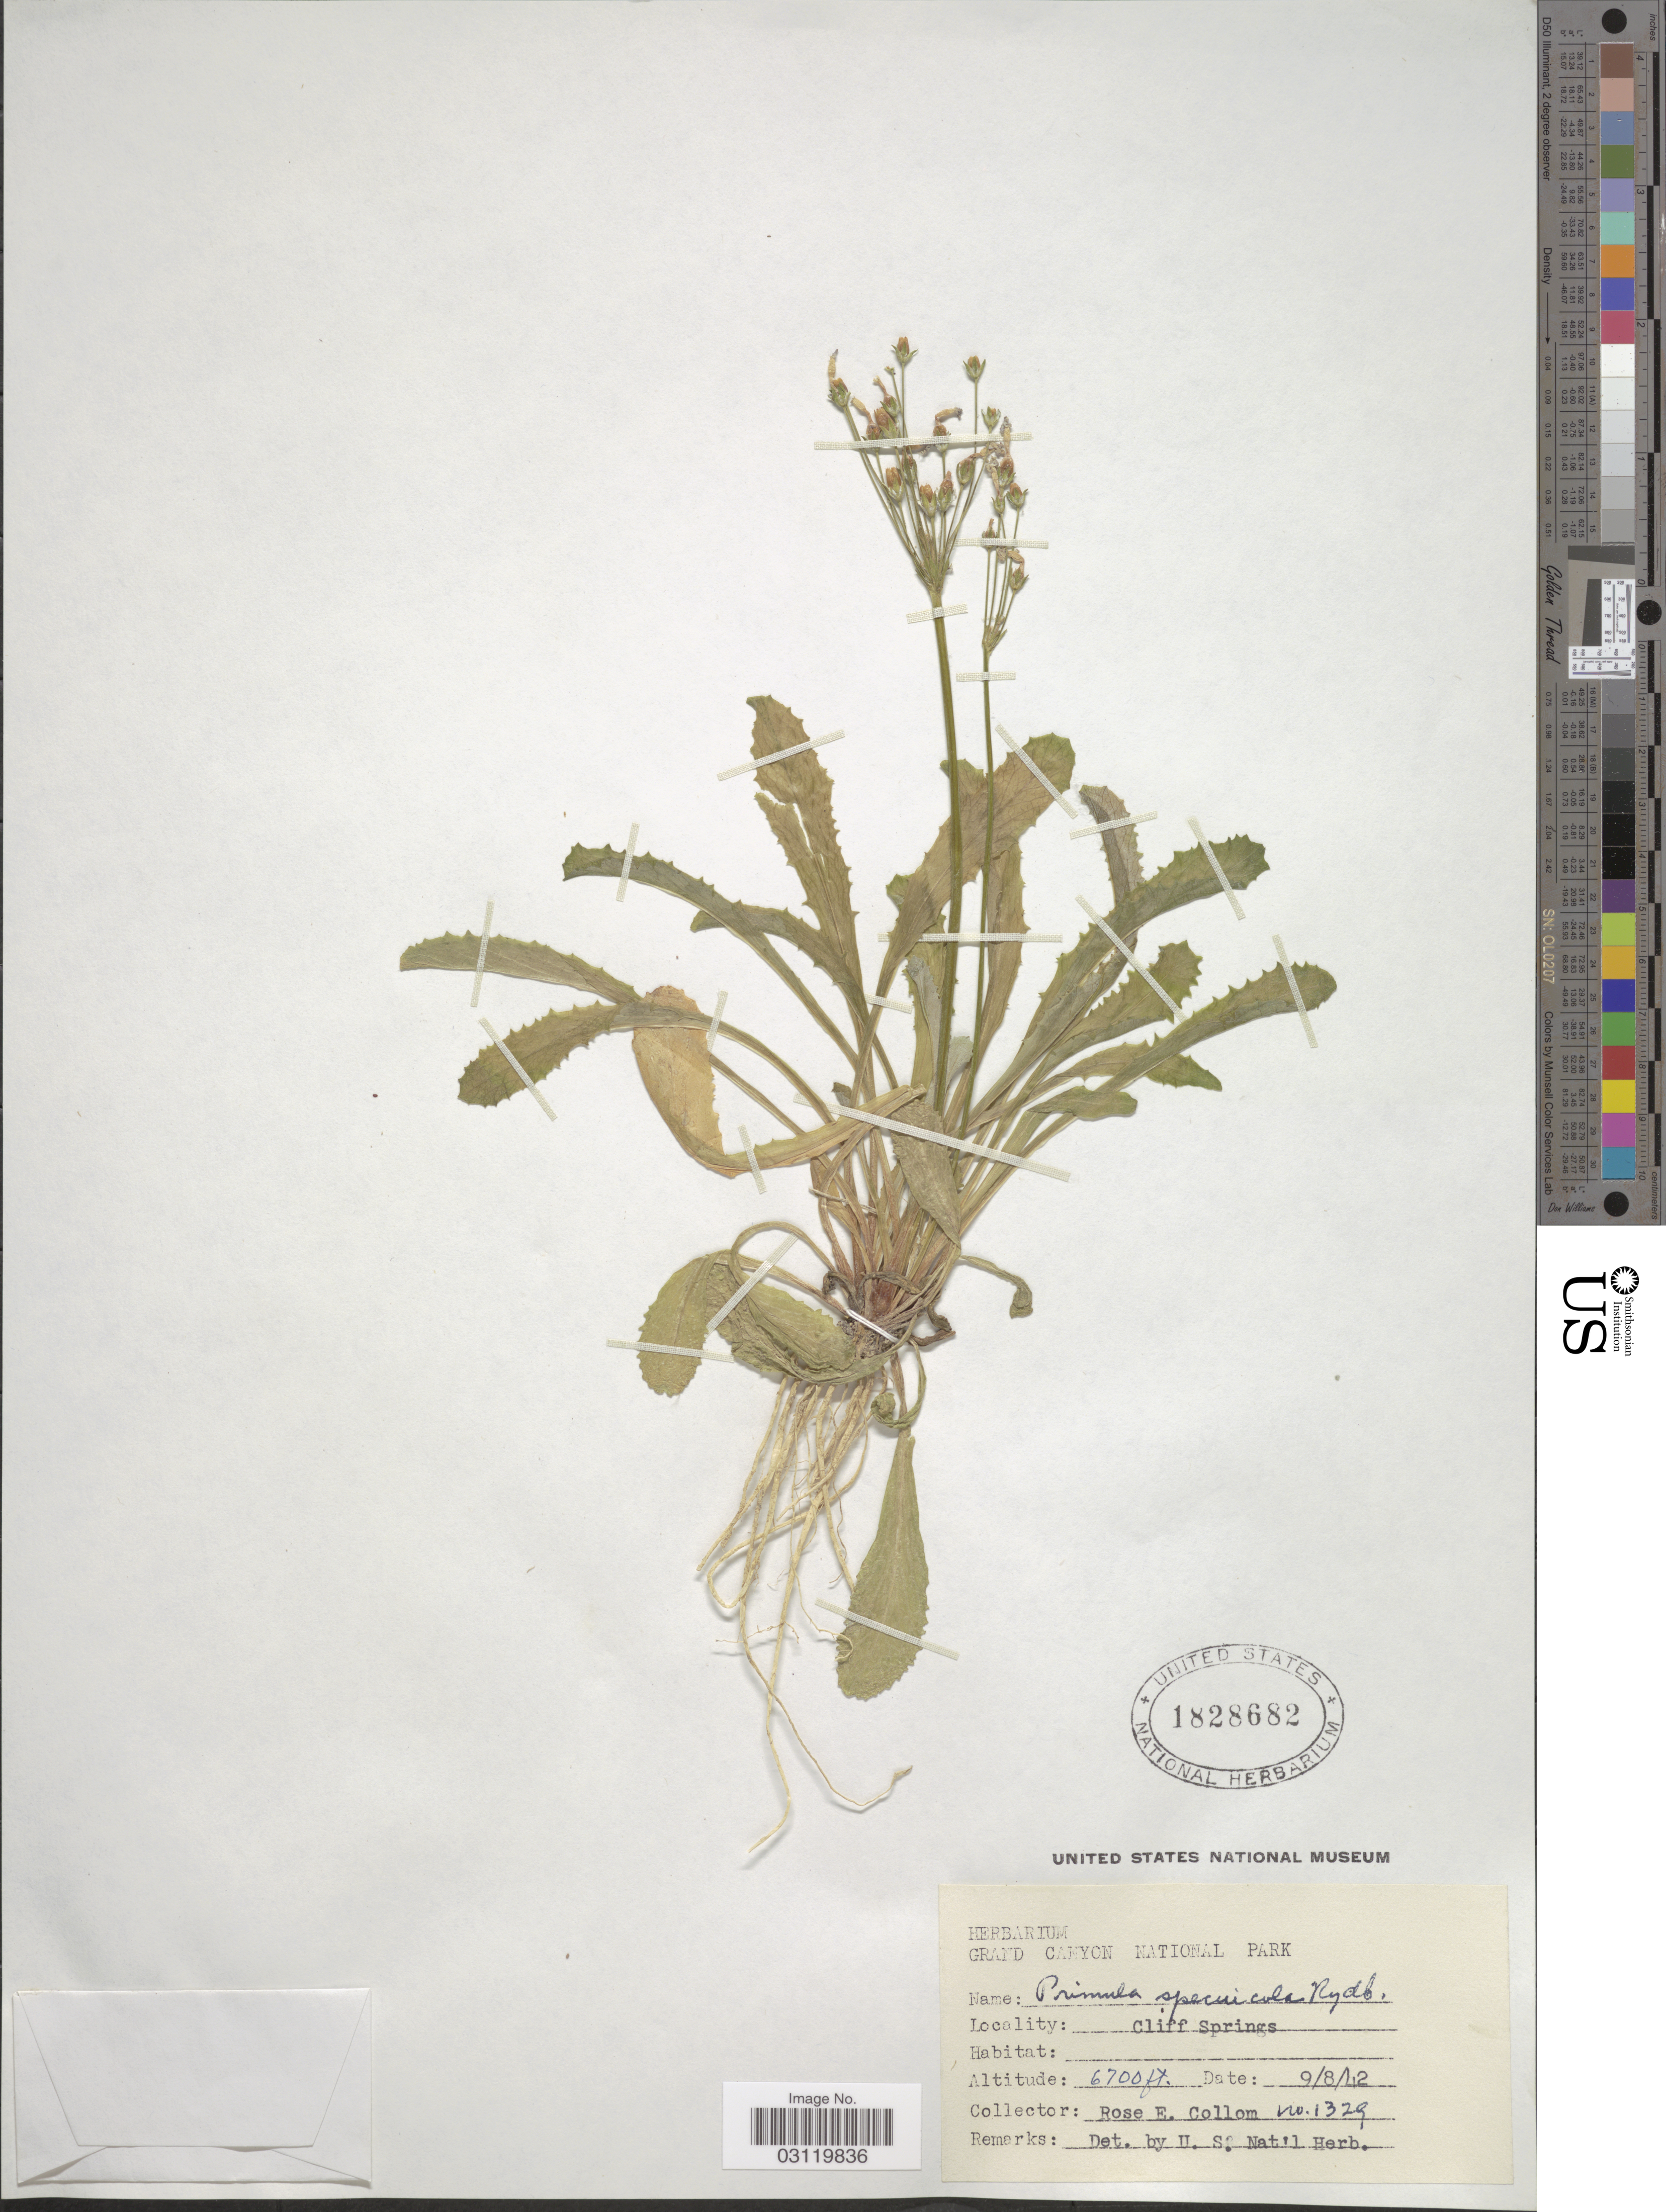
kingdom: Plantae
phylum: Tracheophyta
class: Magnoliopsida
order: Ericales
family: Primulaceae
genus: Primula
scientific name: Primula specuicola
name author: Rydb.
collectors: R. E. Collom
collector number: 1329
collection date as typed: Transcribed d/m/y: 8/9/42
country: United States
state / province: Arizona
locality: Grand Canyon National Park, Cliff Springs.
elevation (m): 2042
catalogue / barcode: US 1828682